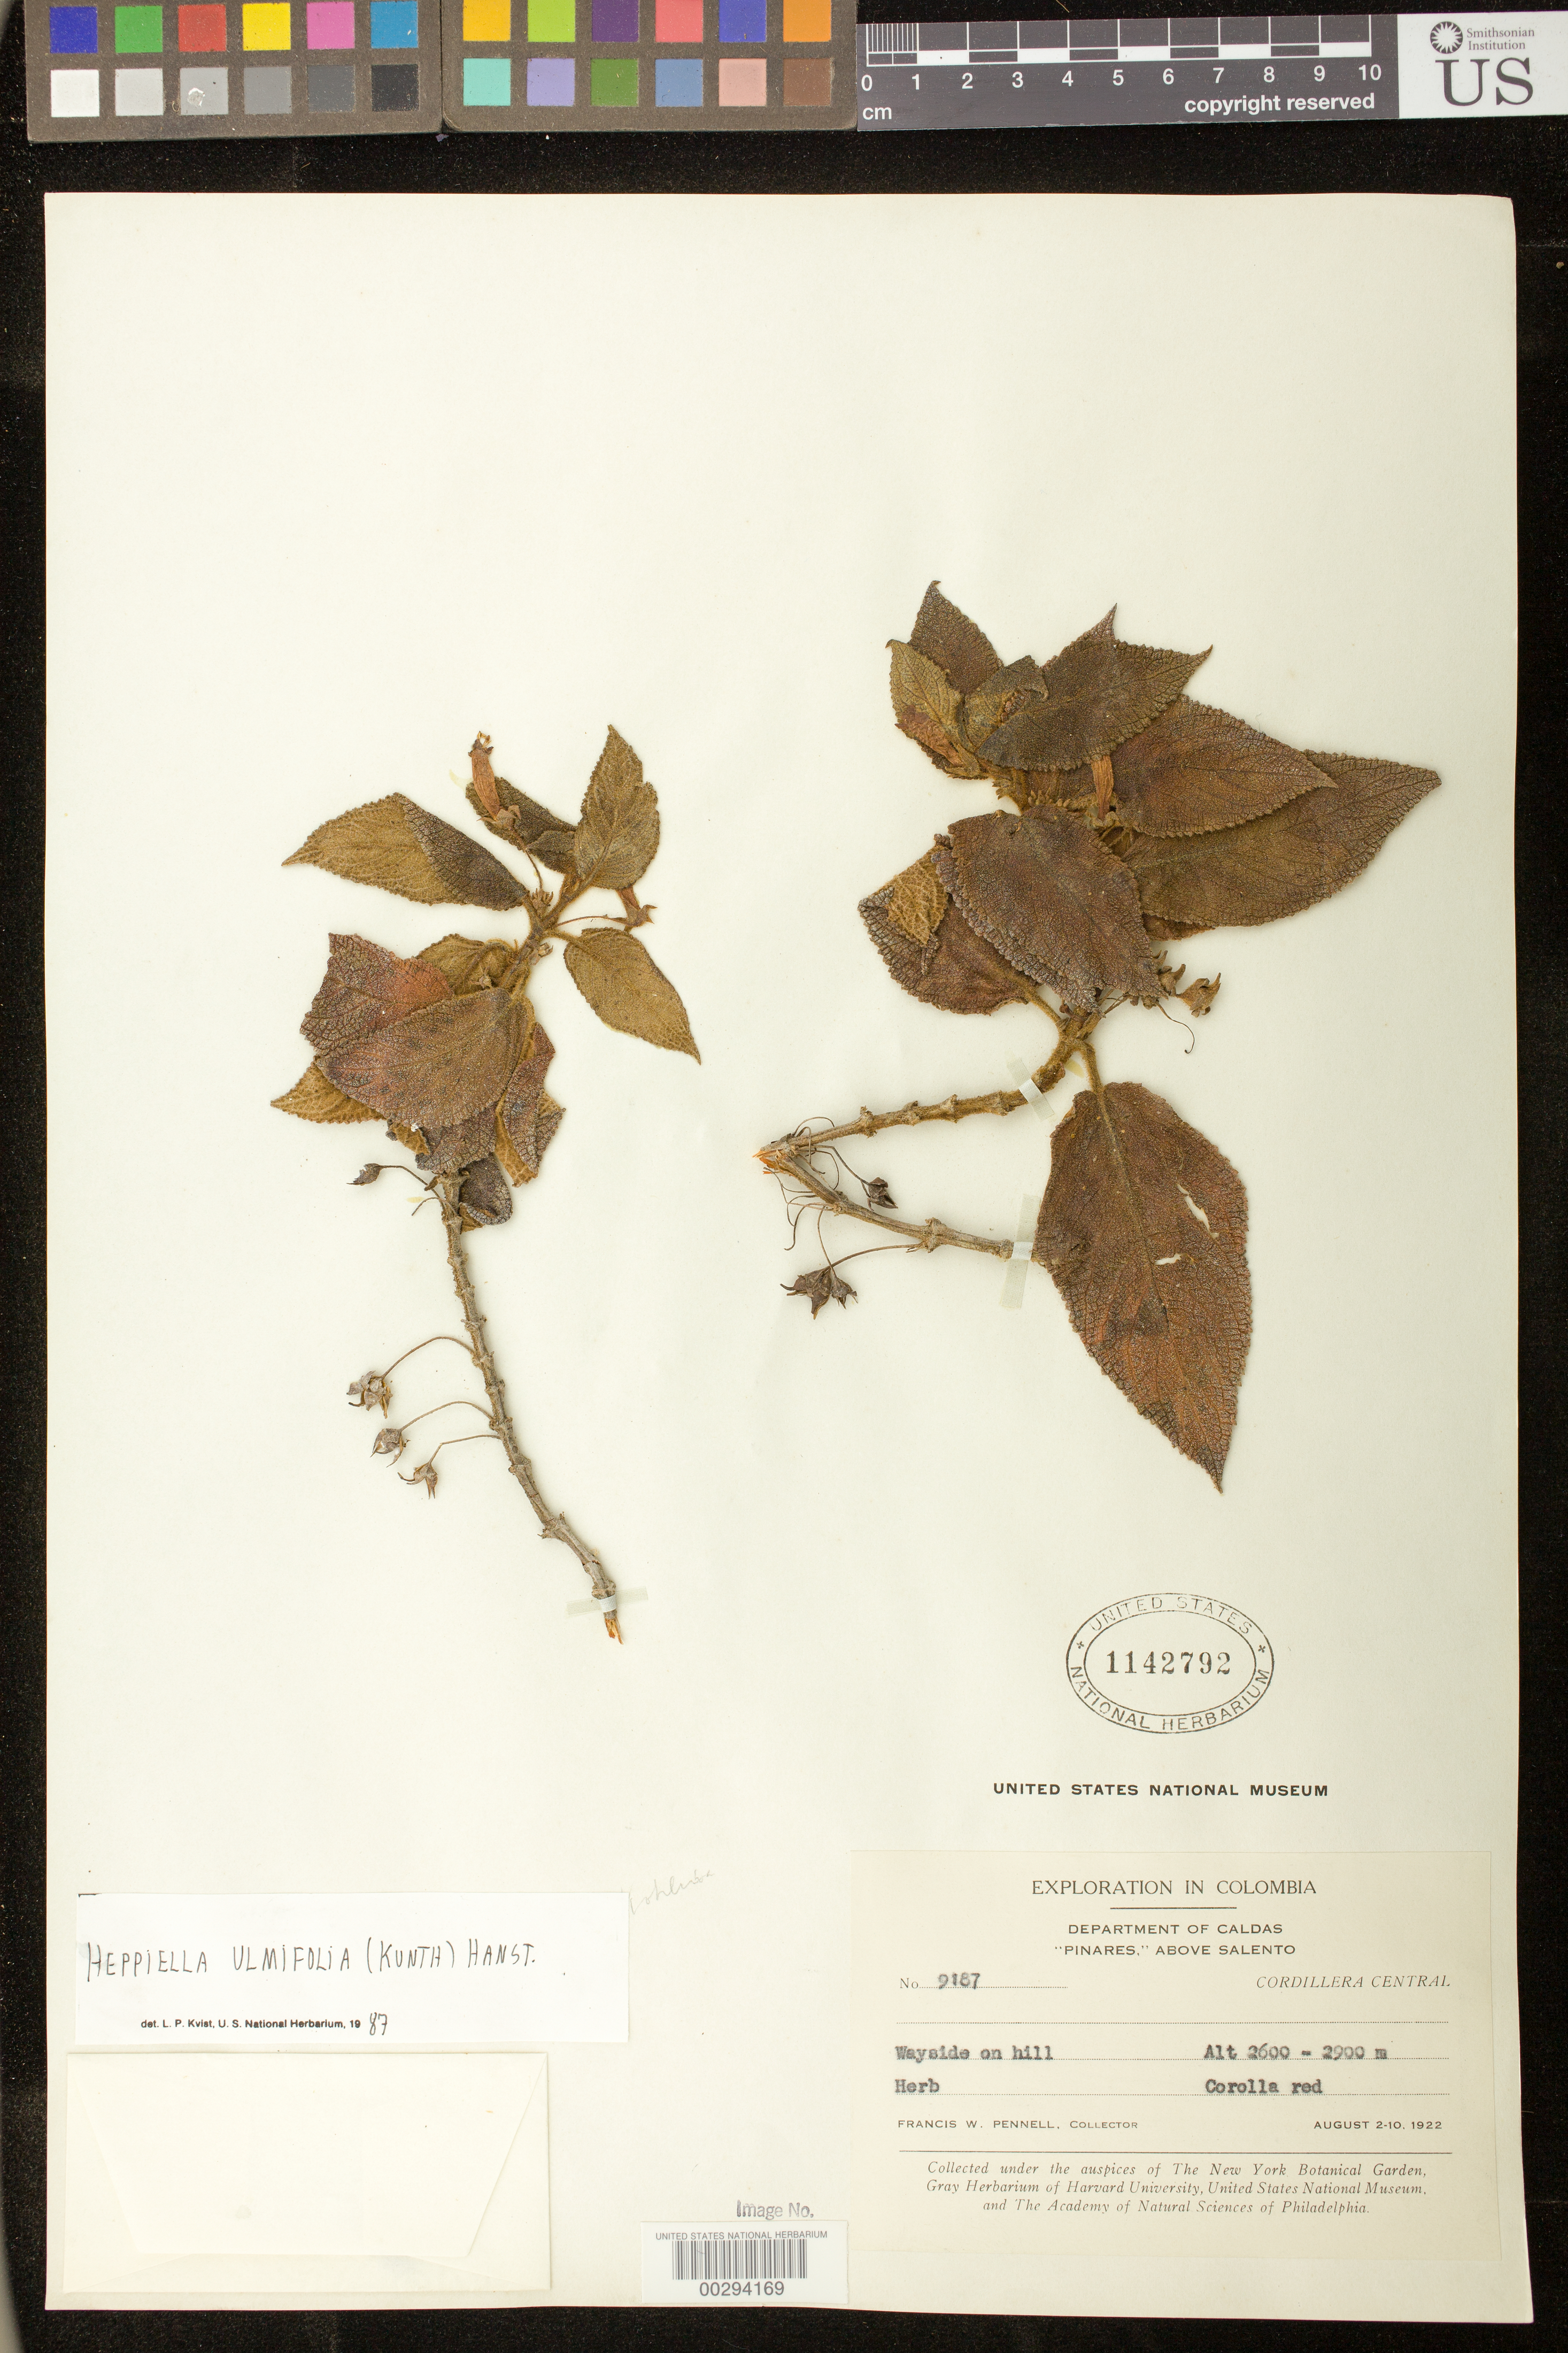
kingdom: Plantae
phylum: Tracheophyta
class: Magnoliopsida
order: Lamiales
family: Gesneriaceae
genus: Heppiella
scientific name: Heppiella ulmifolia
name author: (Kunth) Hanst.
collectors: F. W. Pennell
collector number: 9187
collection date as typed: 2-10 Aug 1922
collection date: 1922-08-02/1922-08-10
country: Colombia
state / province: Quindío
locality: Pinares,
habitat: Wayside on hill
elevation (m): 2600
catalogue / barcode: US 1142792